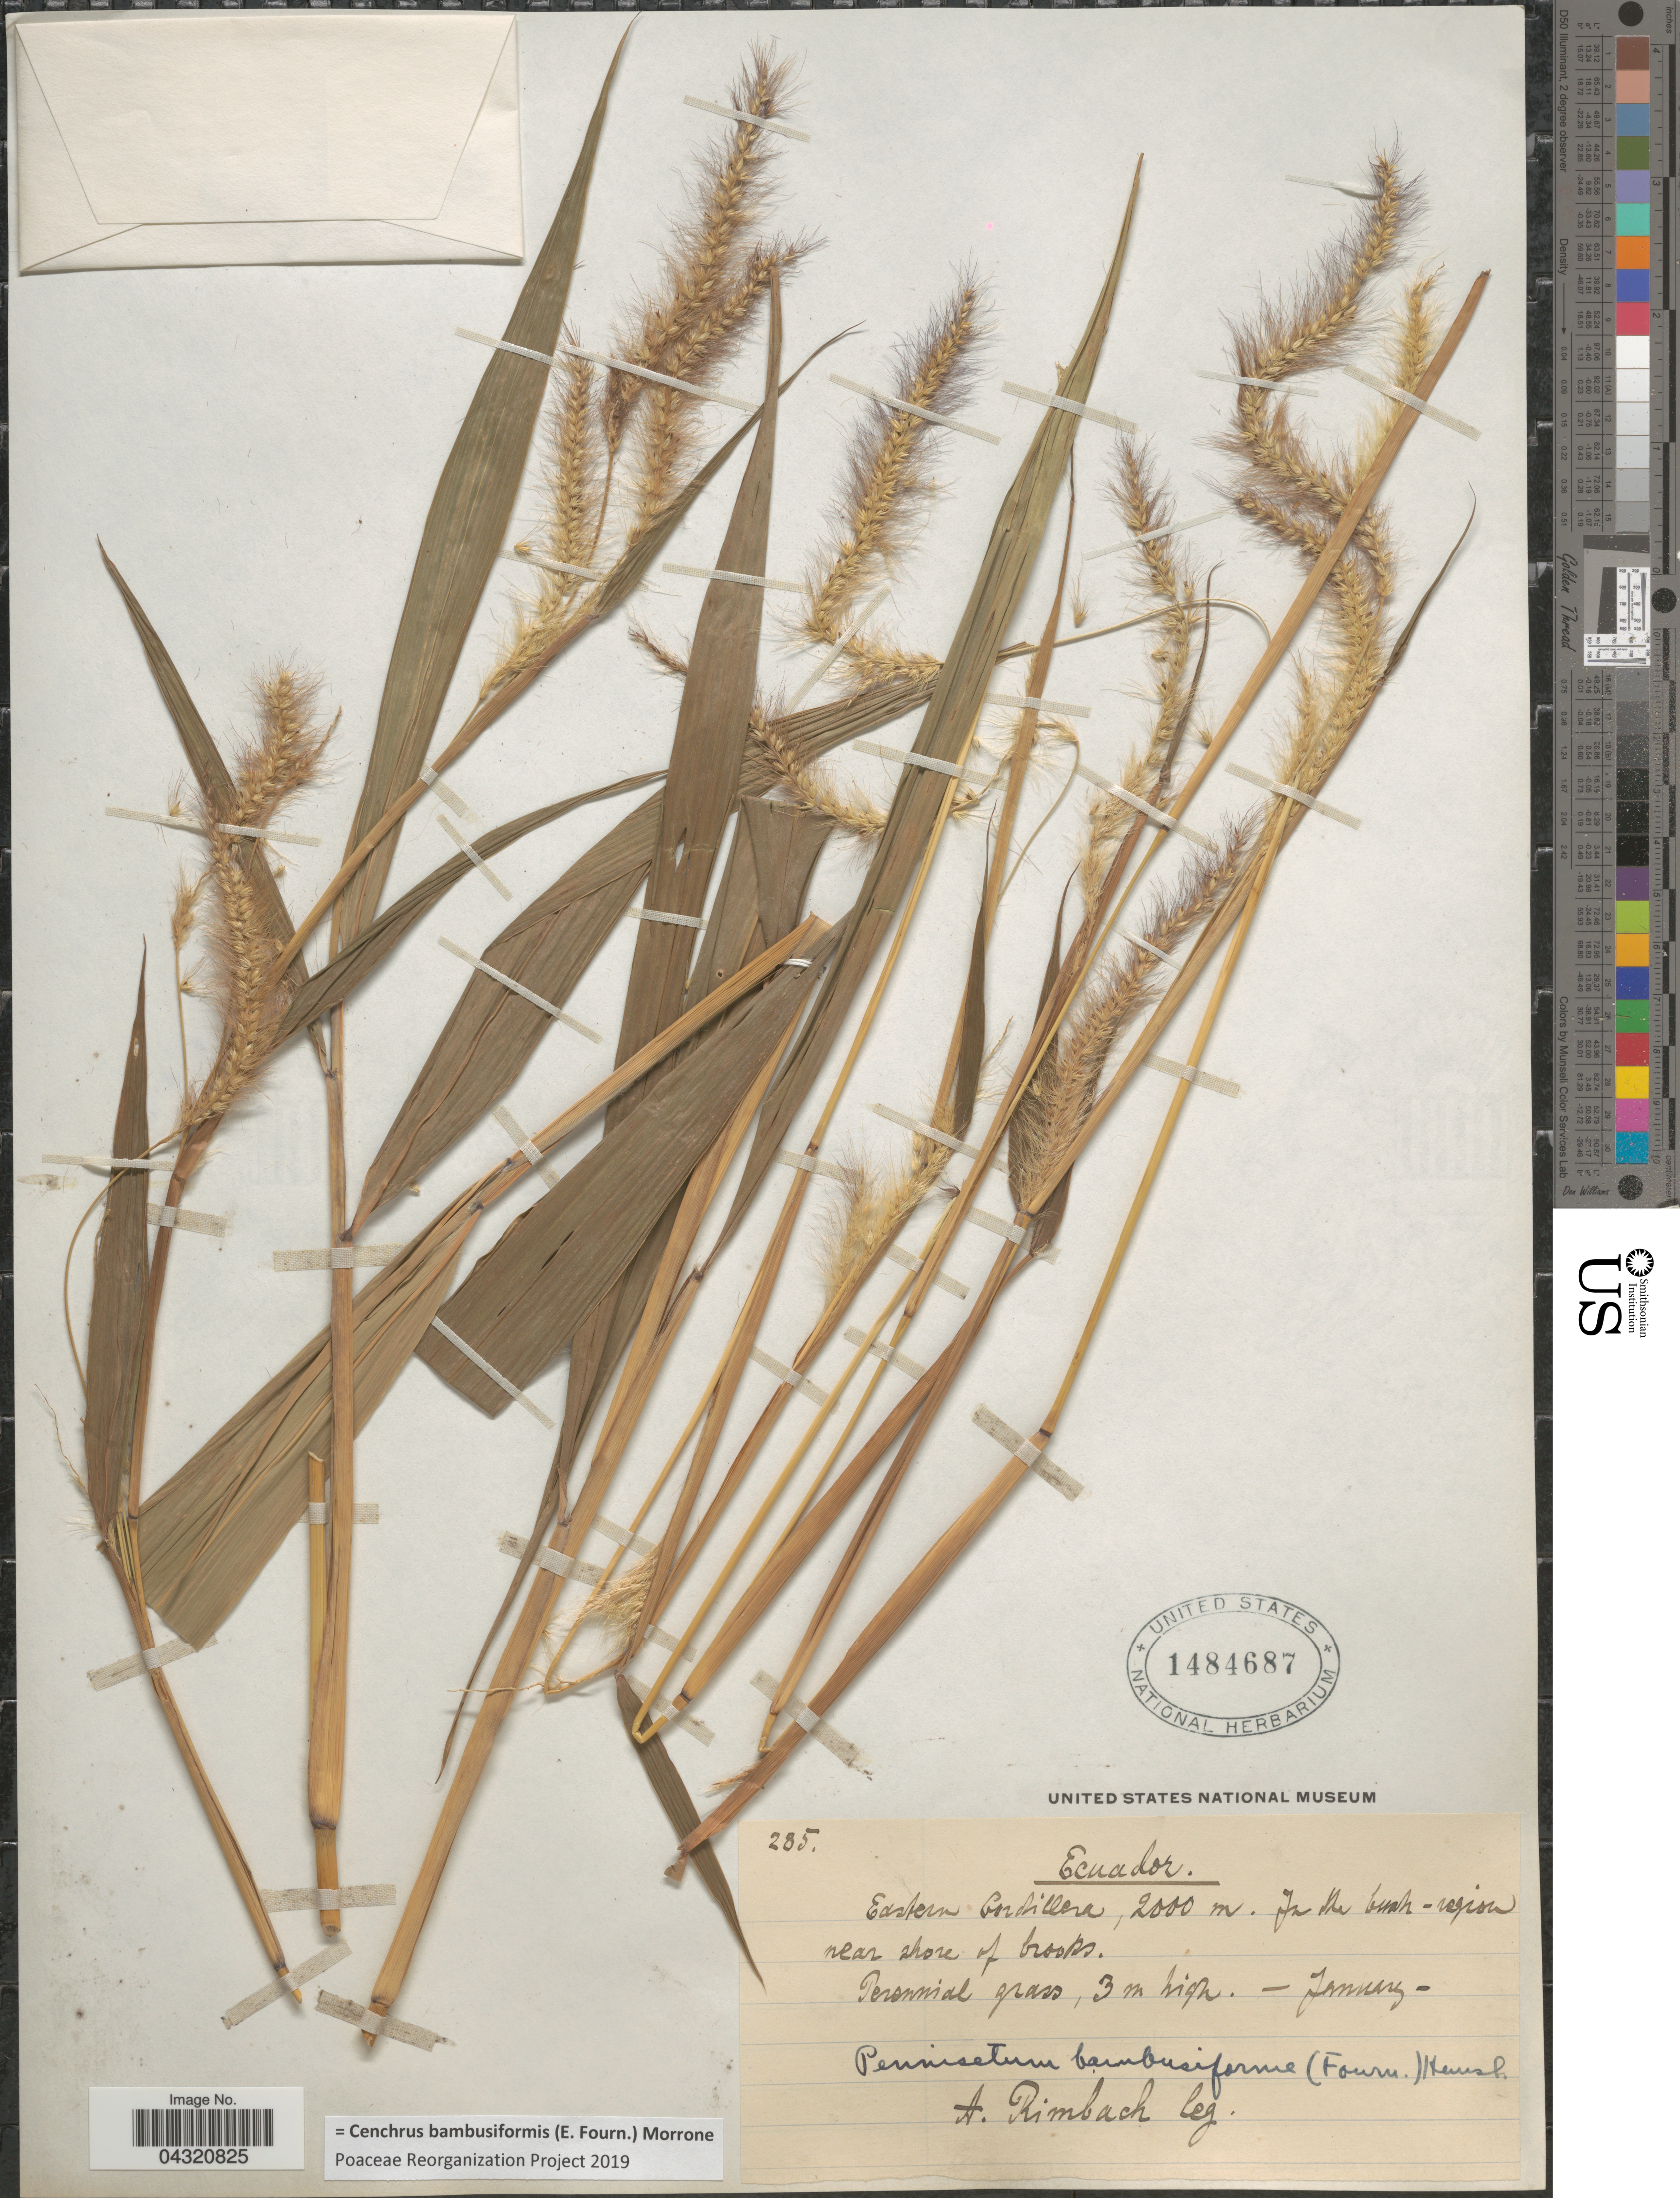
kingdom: Plantae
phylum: Tracheophyta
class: Liliopsida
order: Poales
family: Poaceae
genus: Cenchrus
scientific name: Cenchrus bambusiformis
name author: (E. Fourn.) Morrone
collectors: A. Rimbach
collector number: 285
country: Ecuador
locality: Eastern Cordillera.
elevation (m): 2000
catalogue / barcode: US 1484687